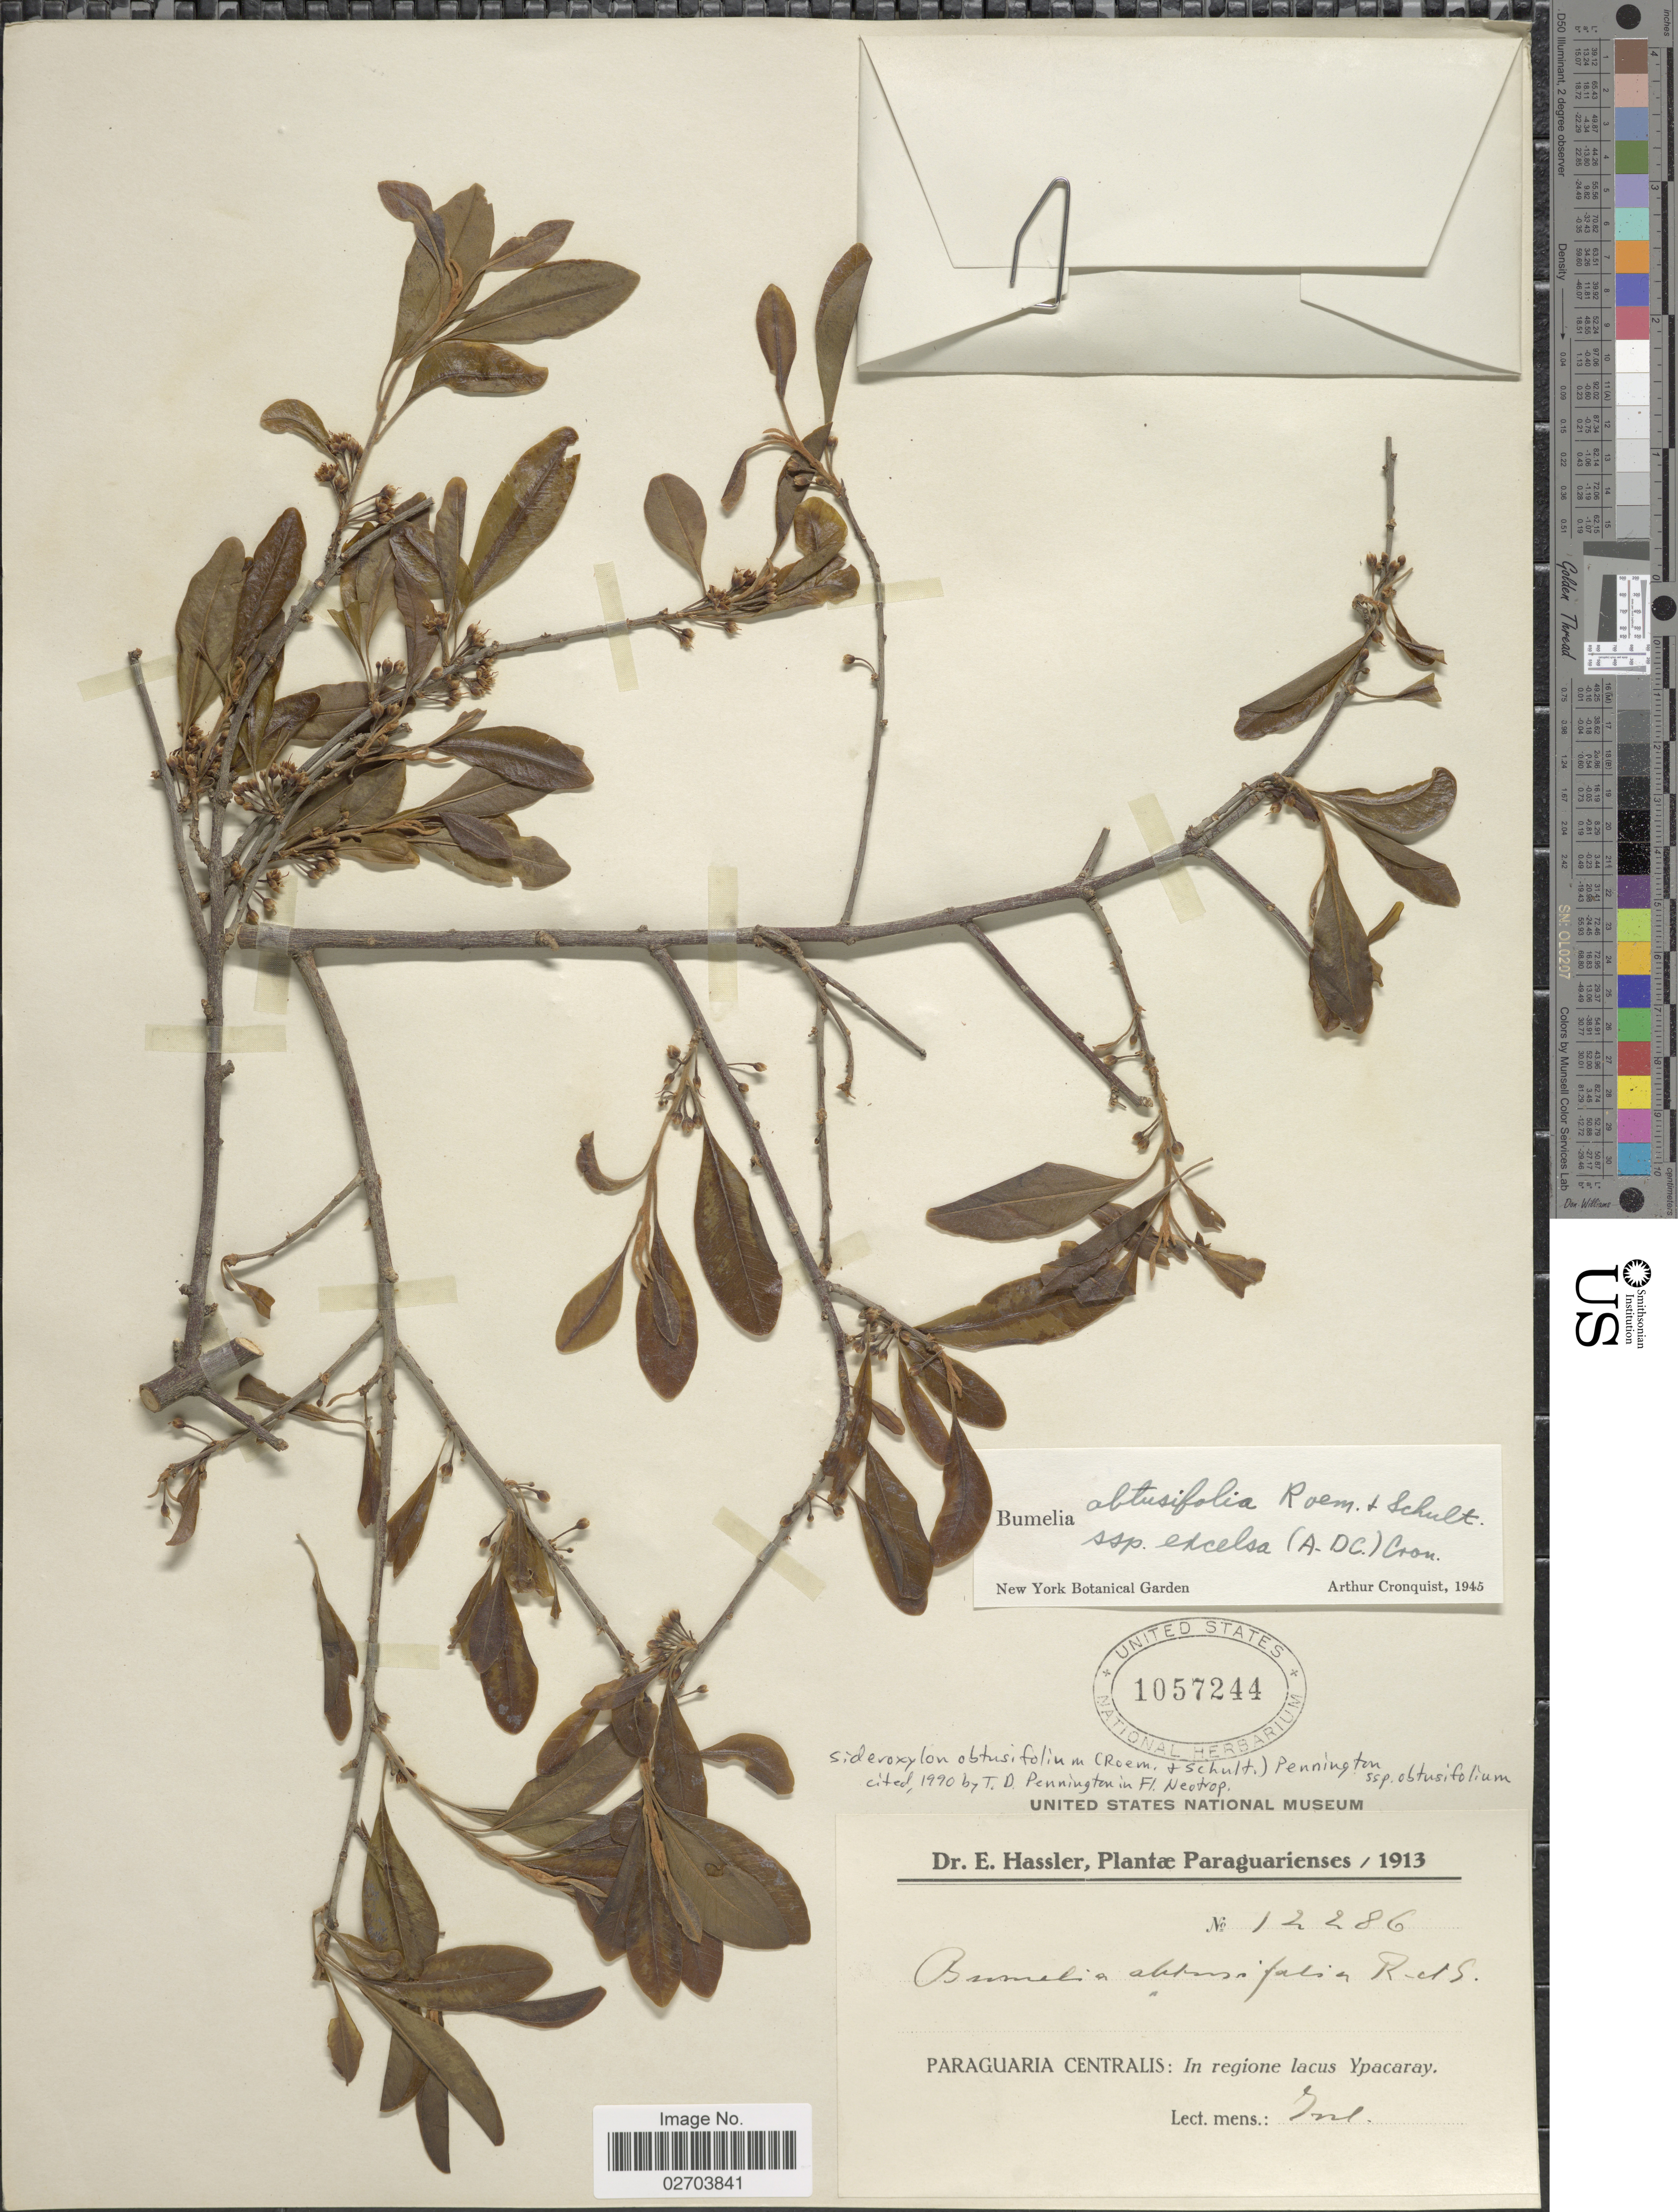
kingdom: Plantae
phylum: Tracheophyta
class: Magnoliopsida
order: Ericales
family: Sapotaceae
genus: Sideroxylon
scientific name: Sideroxylon obtusifolium subsp. obtusifolium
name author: (Roem. & Schult.) T.D. Penn.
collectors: E. Hassler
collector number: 12286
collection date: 1913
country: Paraguay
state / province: Central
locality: Paraguaria Centralis: In regione lacus Ypacaray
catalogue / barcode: US 1057244